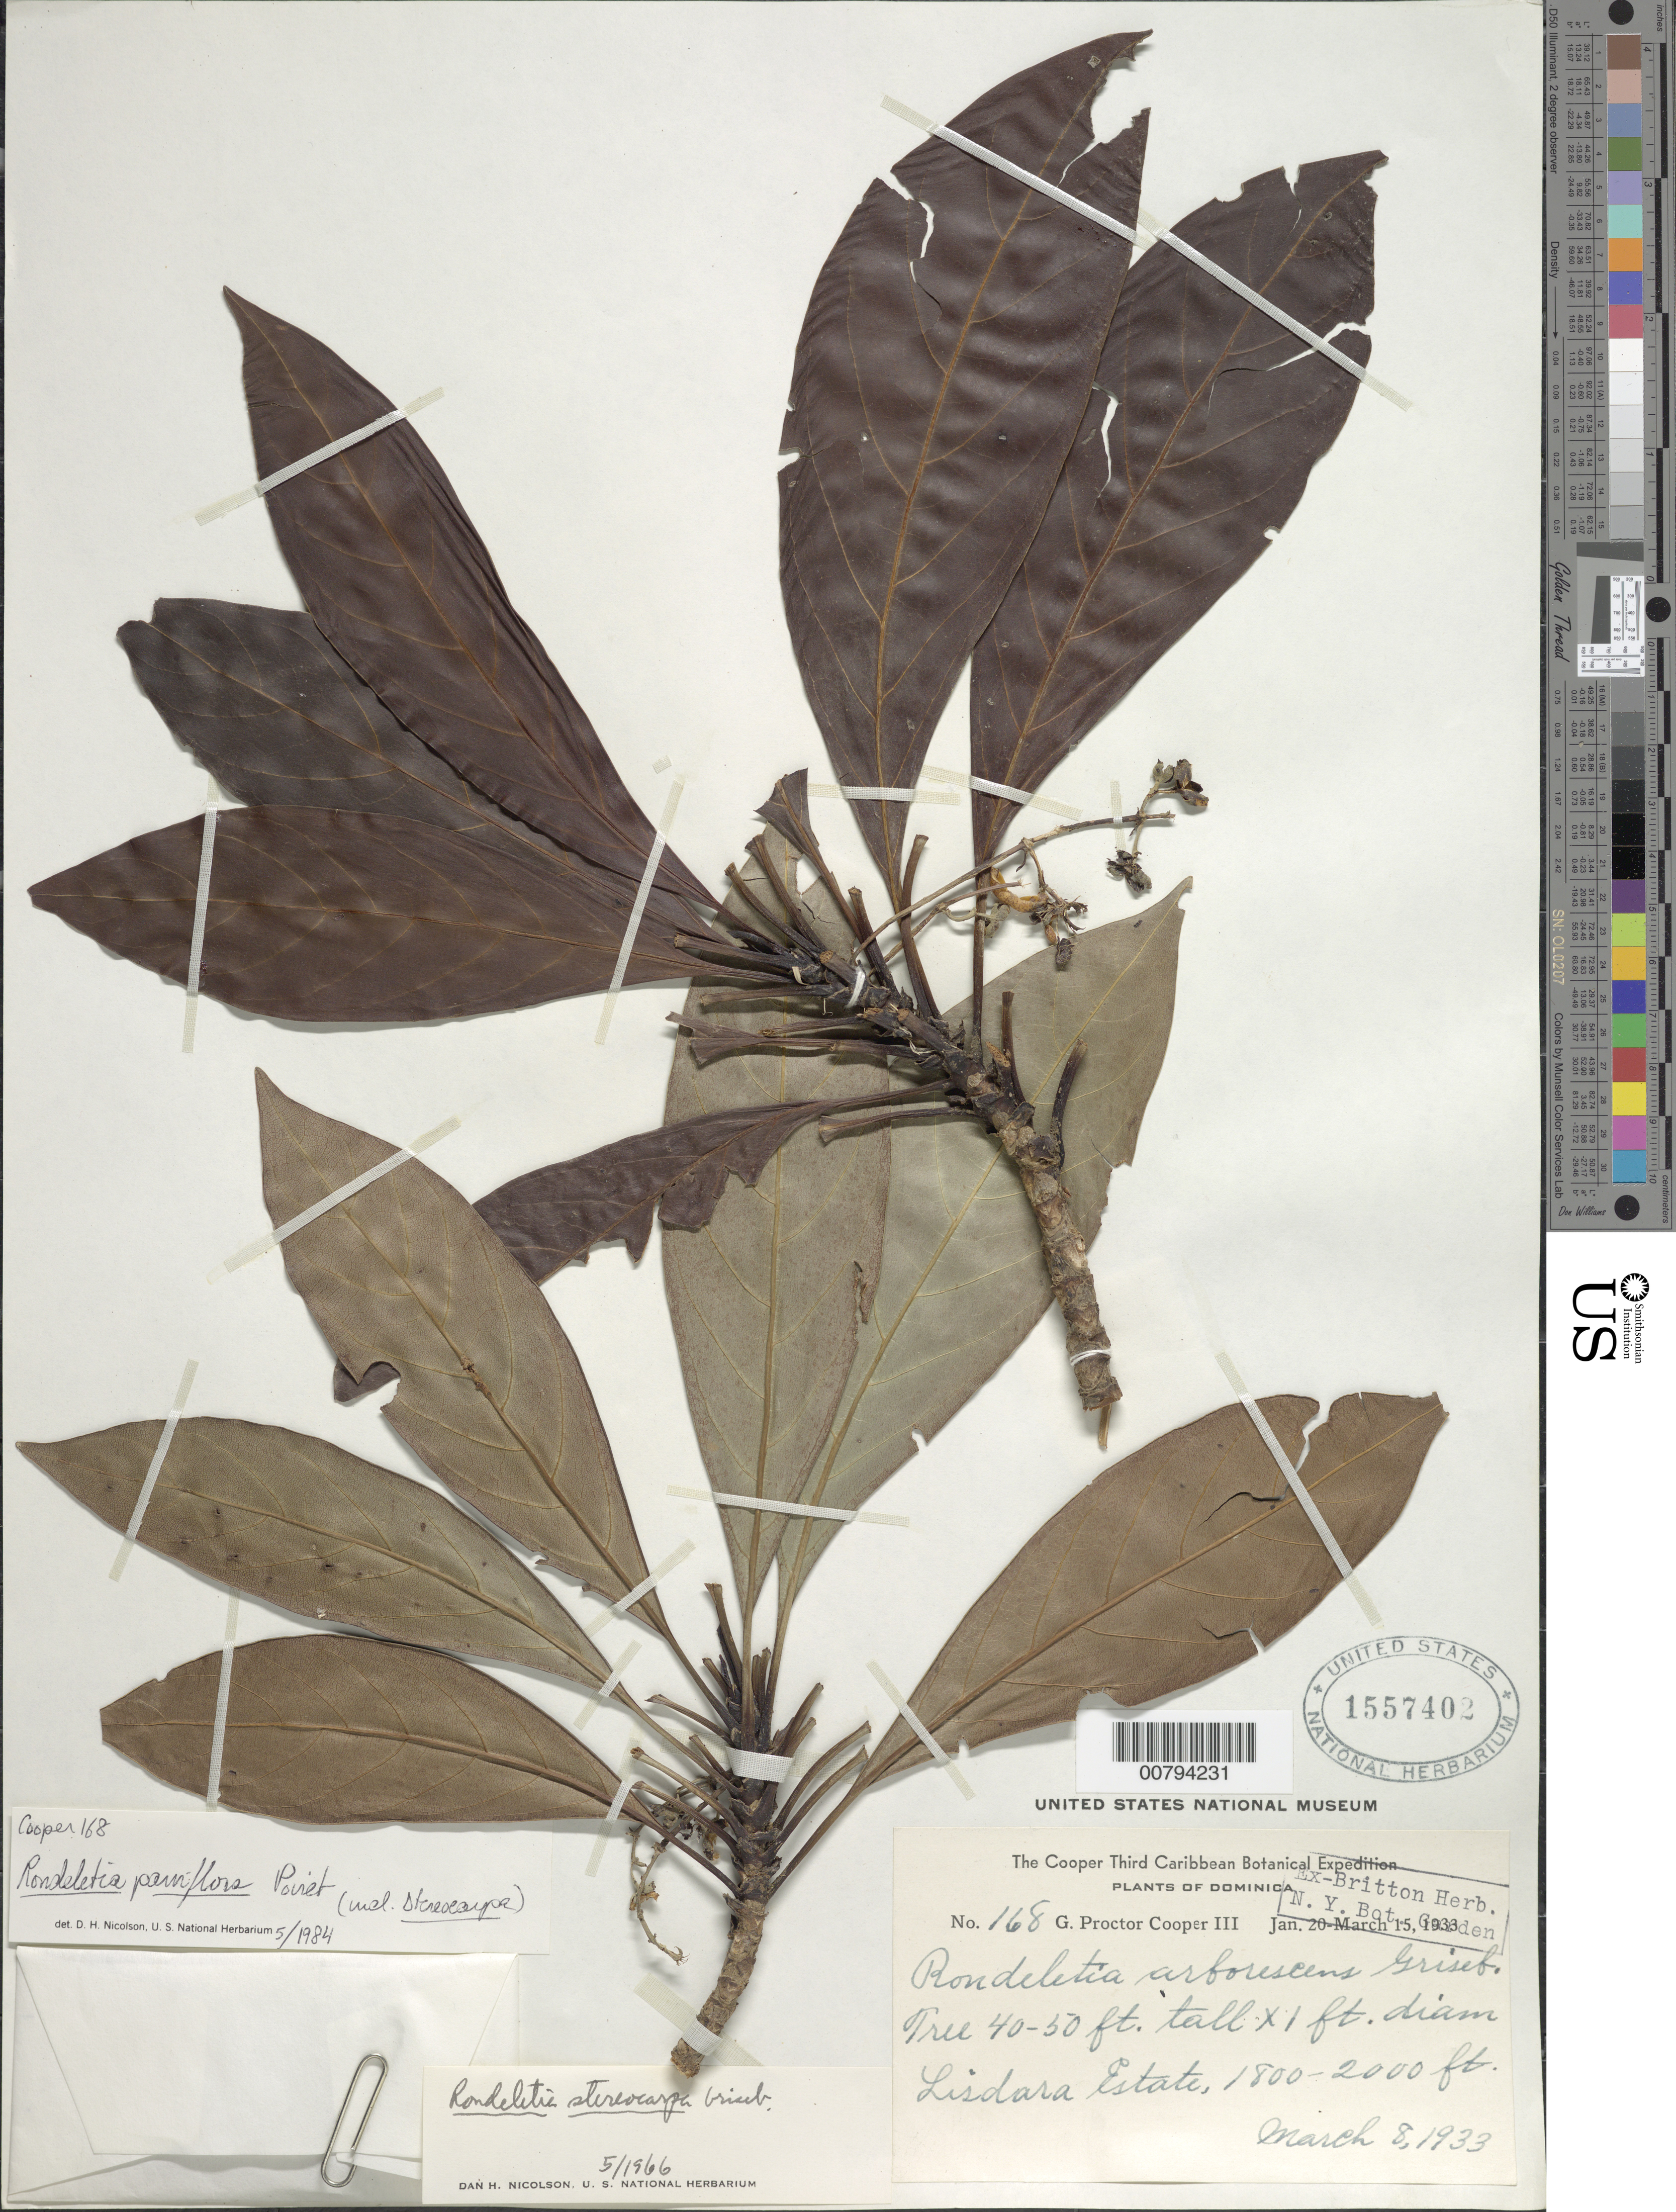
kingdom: Plantae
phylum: Tracheophyta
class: Magnoliopsida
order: Gentianales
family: Rubiaceae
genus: Rondeletia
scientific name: Rondeletia parviflora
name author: Poir.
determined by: Nicolson, Dan H.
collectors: G. Cooper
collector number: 168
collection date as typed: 08 Mar 1933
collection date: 1933-03-08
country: Dominica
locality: Lisdara Estate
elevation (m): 549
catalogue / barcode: US 1557402